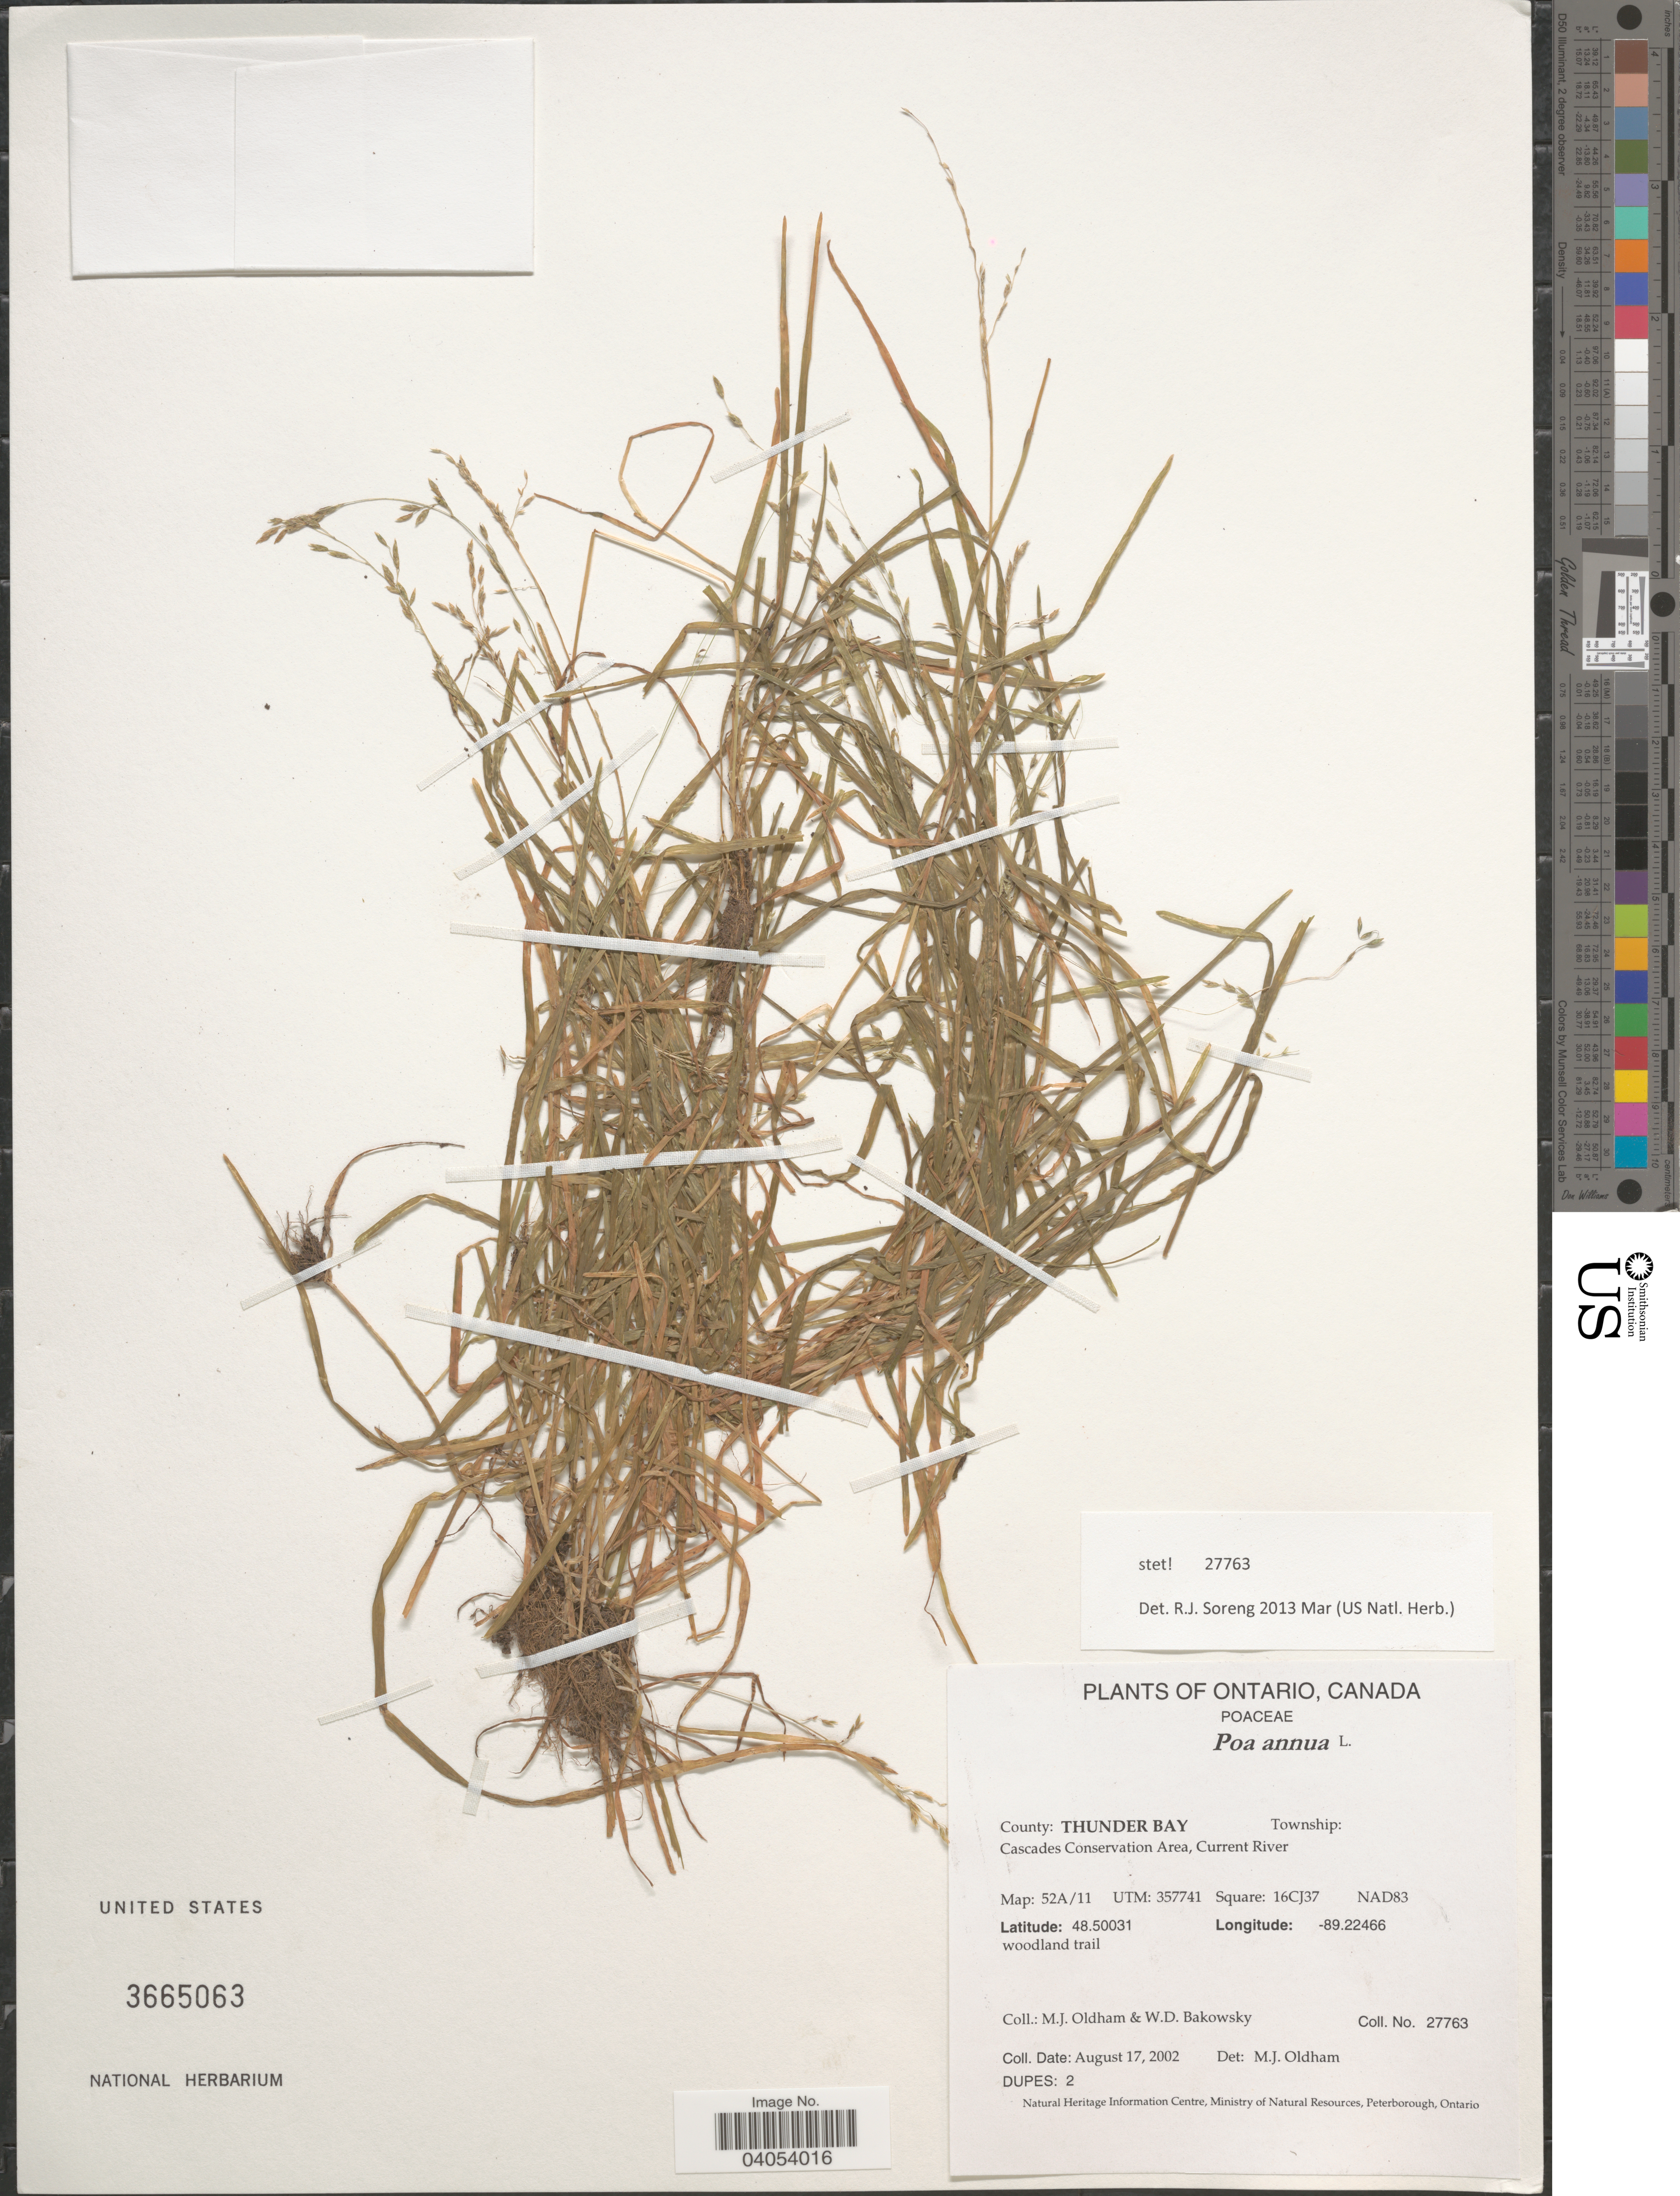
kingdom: Plantae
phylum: Tracheophyta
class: Liliopsida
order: Poales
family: Poaceae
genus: Poa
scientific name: Poa annua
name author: L.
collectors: M. Oldham & W. Bakowsky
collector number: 27763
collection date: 2002-08-17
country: Canada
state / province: Ontario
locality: County: Thunder Bay. Cascades Conservation Area, Current River. Map: 52A/11. UTM: 357741. Square: 16CJ37. NAD83.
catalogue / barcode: US 3665063